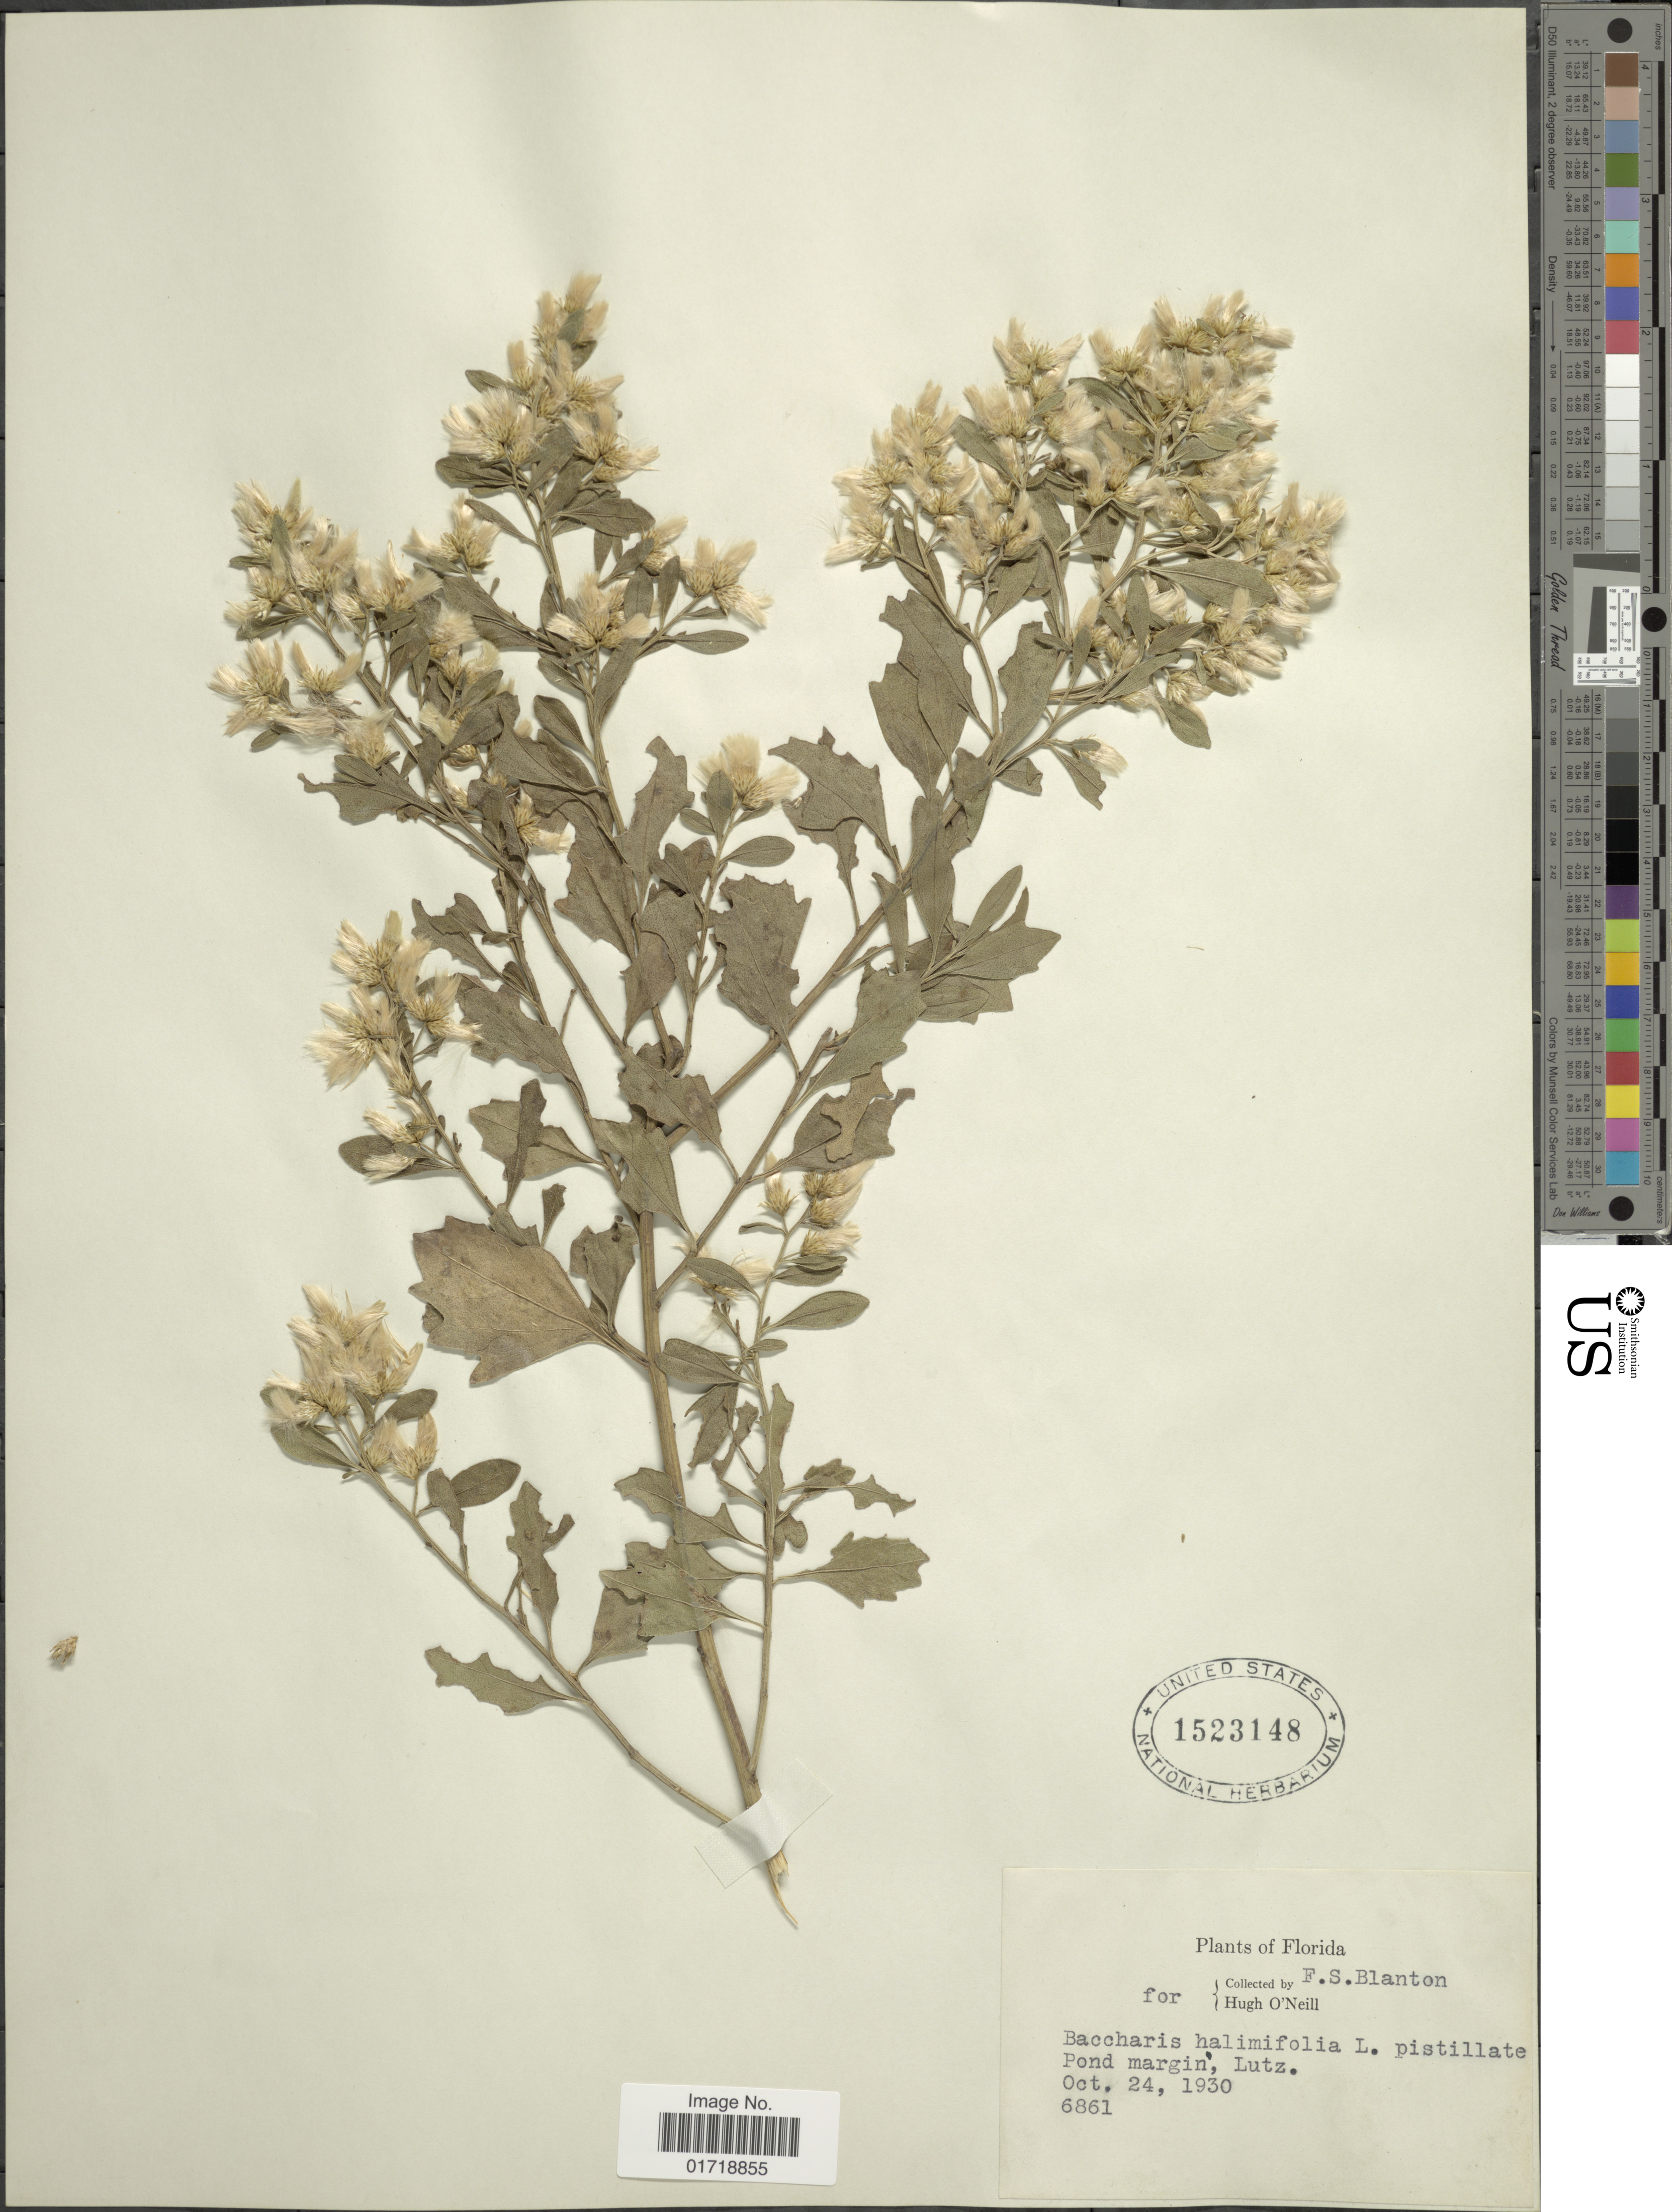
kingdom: Plantae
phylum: Tracheophyta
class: Magnoliopsida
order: Asterales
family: Asteraceae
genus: Baccharis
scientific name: Baccharis halimifolia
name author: L.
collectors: F. S. Blanton & H. T. O' Neill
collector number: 6861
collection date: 1930-10-24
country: United States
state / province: Florida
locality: Pond margin, Lutz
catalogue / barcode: US 1523148